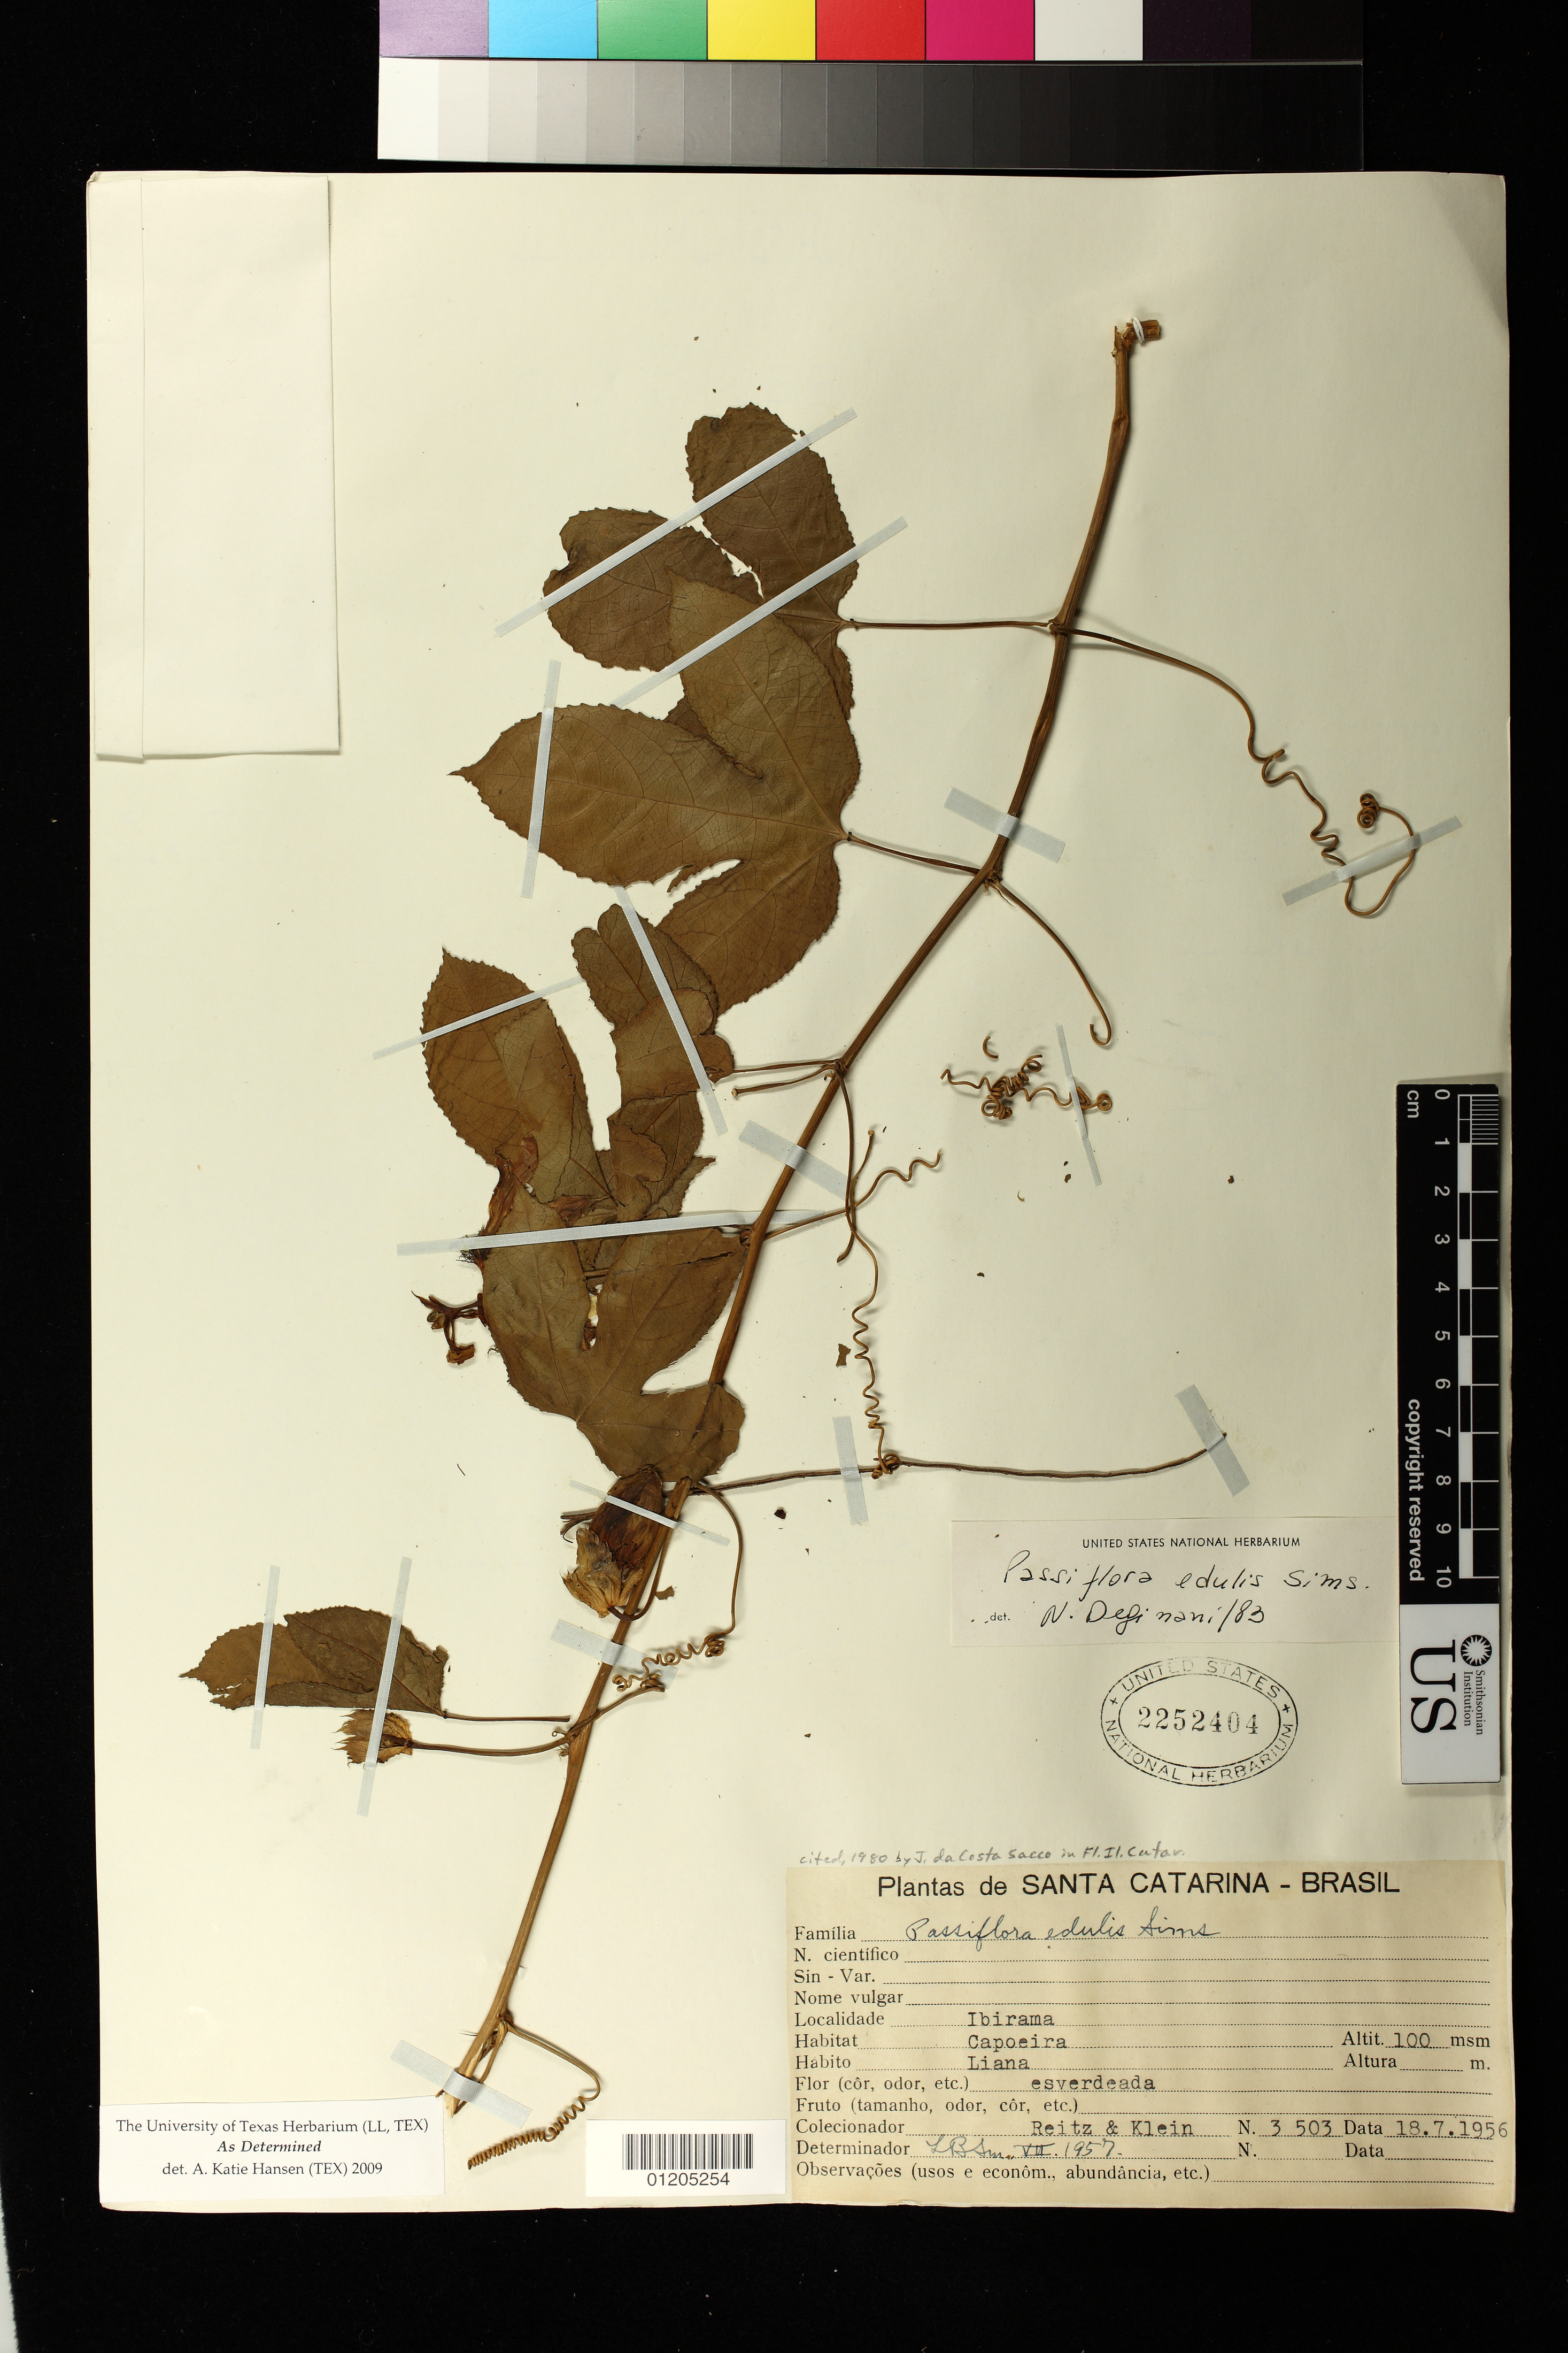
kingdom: Plantae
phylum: Tracheophyta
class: Magnoliopsida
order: Malpighiales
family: Passifloraceae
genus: Passiflora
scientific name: Passiflora edulis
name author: Sims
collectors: -- Reitz & Klein, --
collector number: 3503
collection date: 1956-07-18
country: Brazil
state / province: Santa Catarina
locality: Ibirama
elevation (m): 100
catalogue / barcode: US 2252404